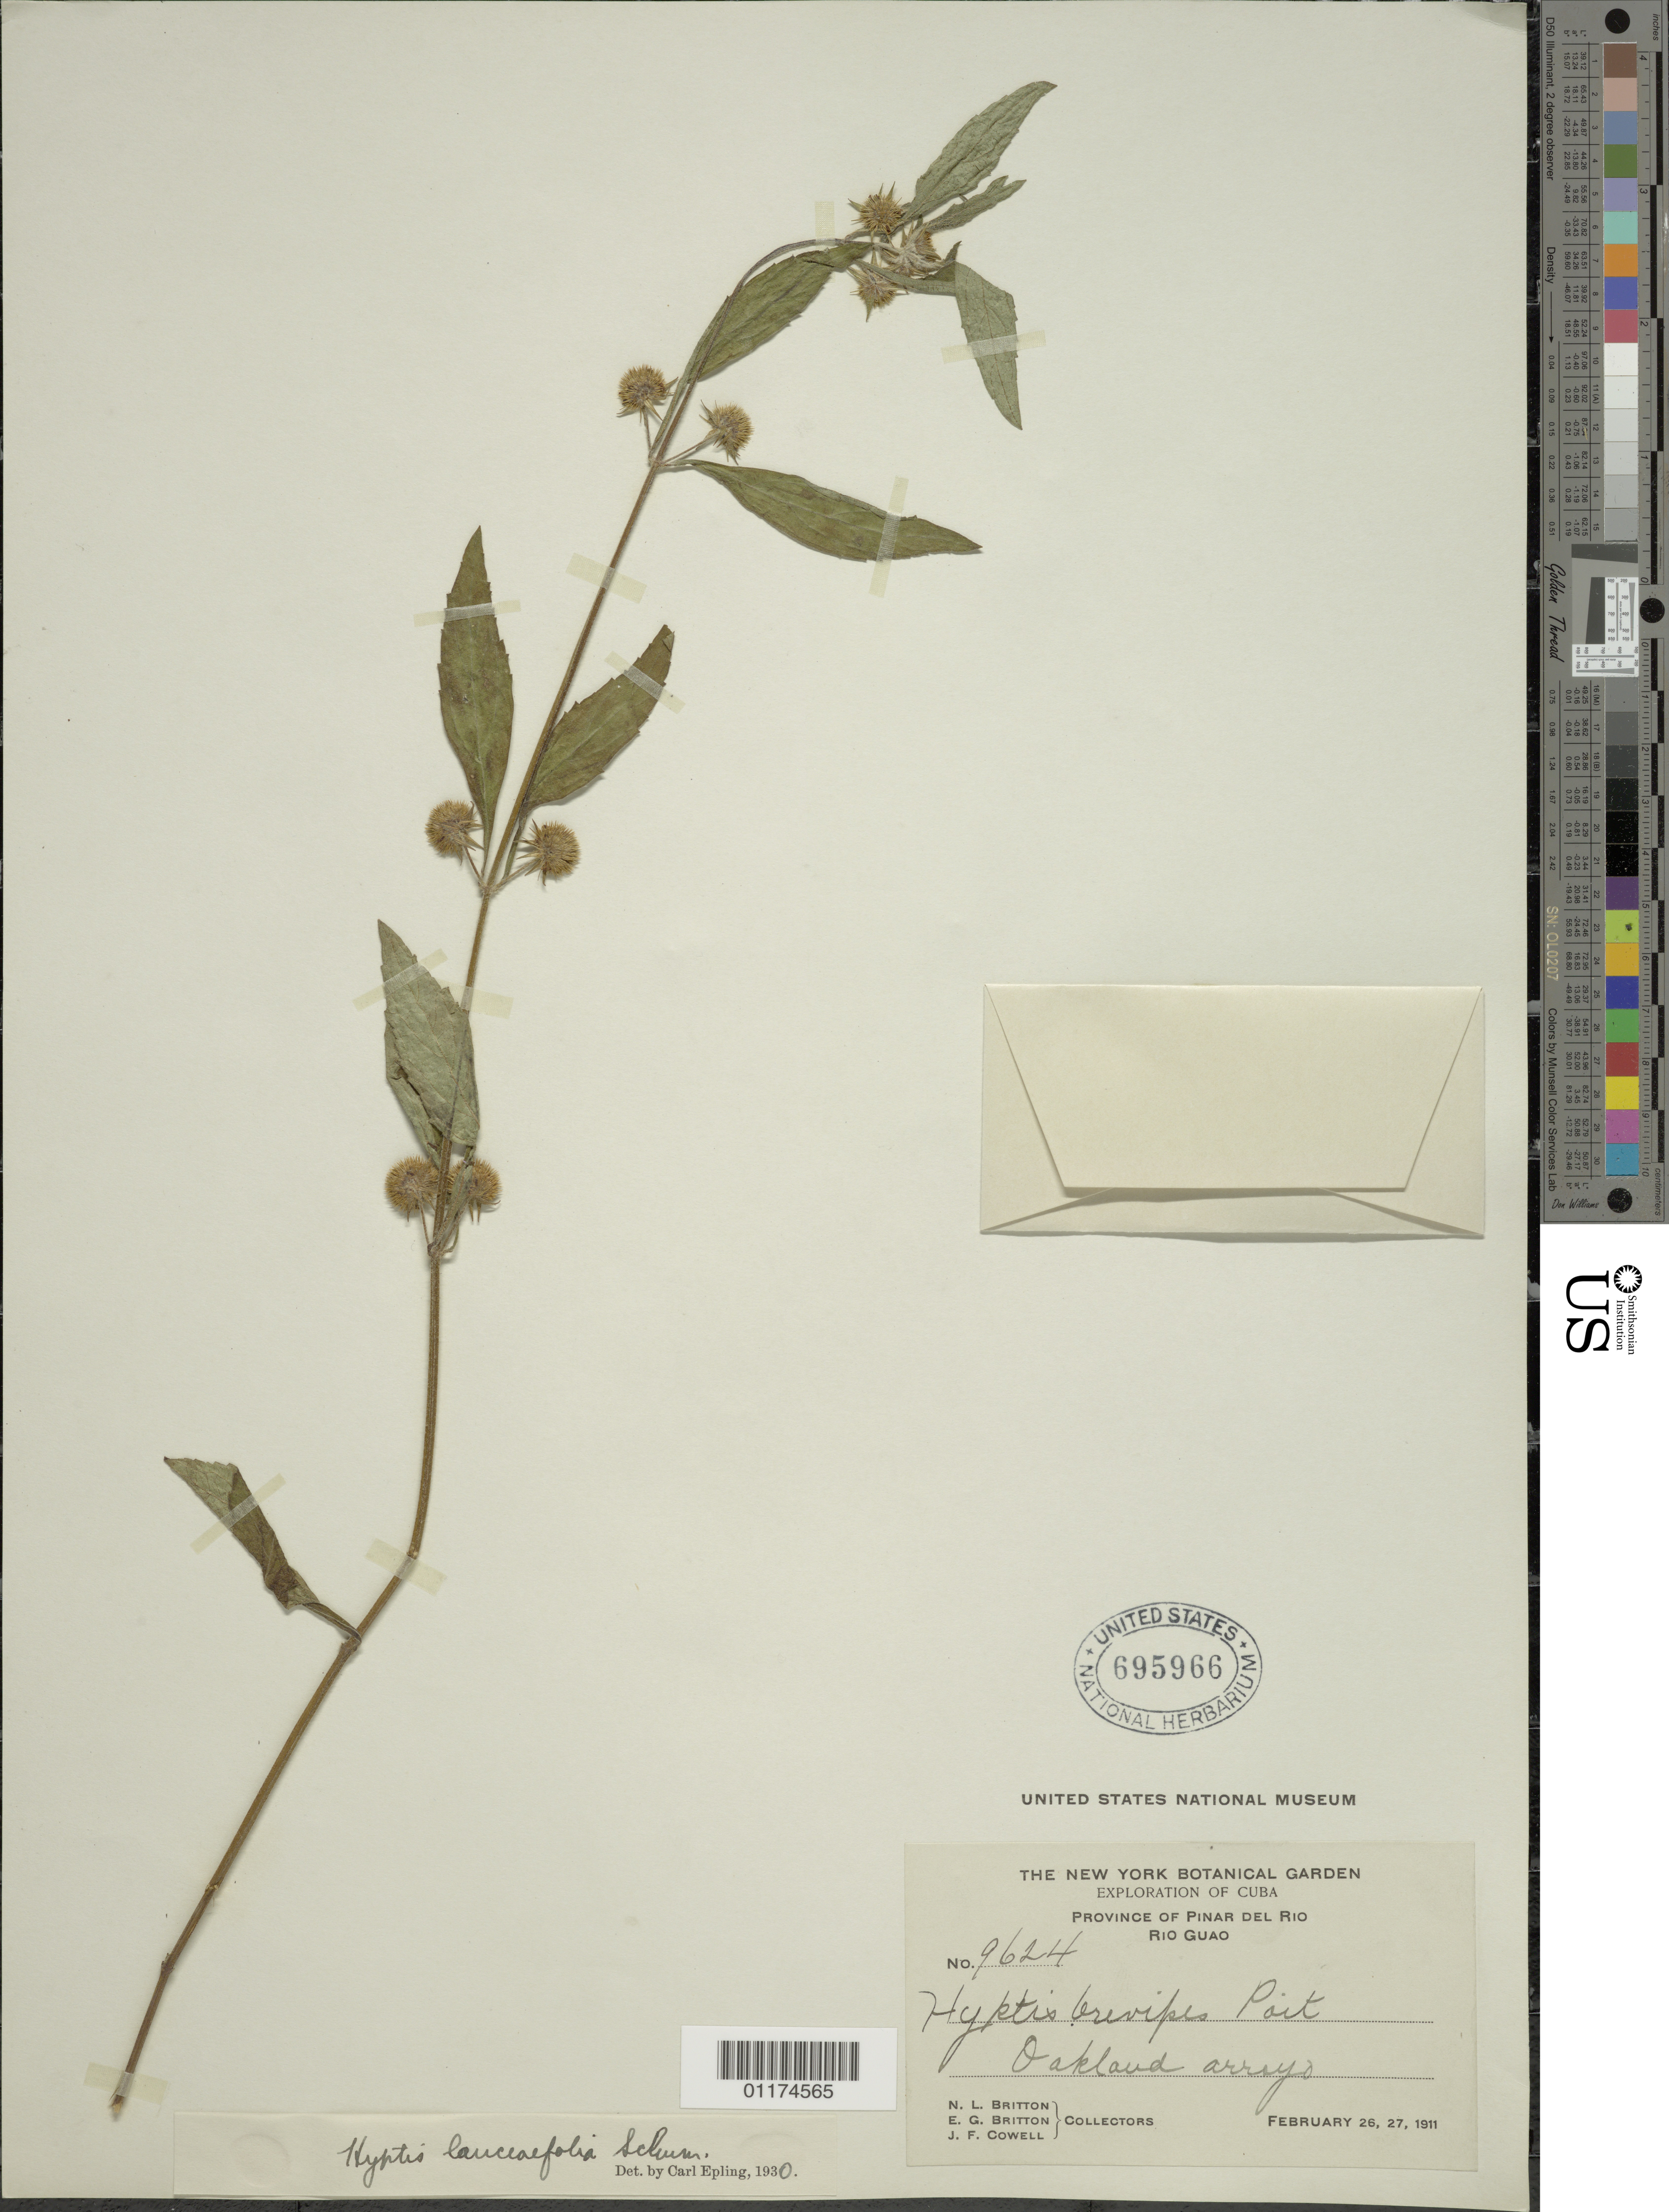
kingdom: Plantae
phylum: Tracheophyta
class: Magnoliopsida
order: Lamiales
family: Lamiaceae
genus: Hyptis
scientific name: Hyptis lanceifolia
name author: Thonn.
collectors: N. Britton, E. G. Britton & J. F. Cowell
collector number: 9624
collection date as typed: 26 Feb 1911 to 27 Feb 1911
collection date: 1911-02-26/1911-02-27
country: Cuba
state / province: Pinar del Rio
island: Cuba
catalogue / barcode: US 695966